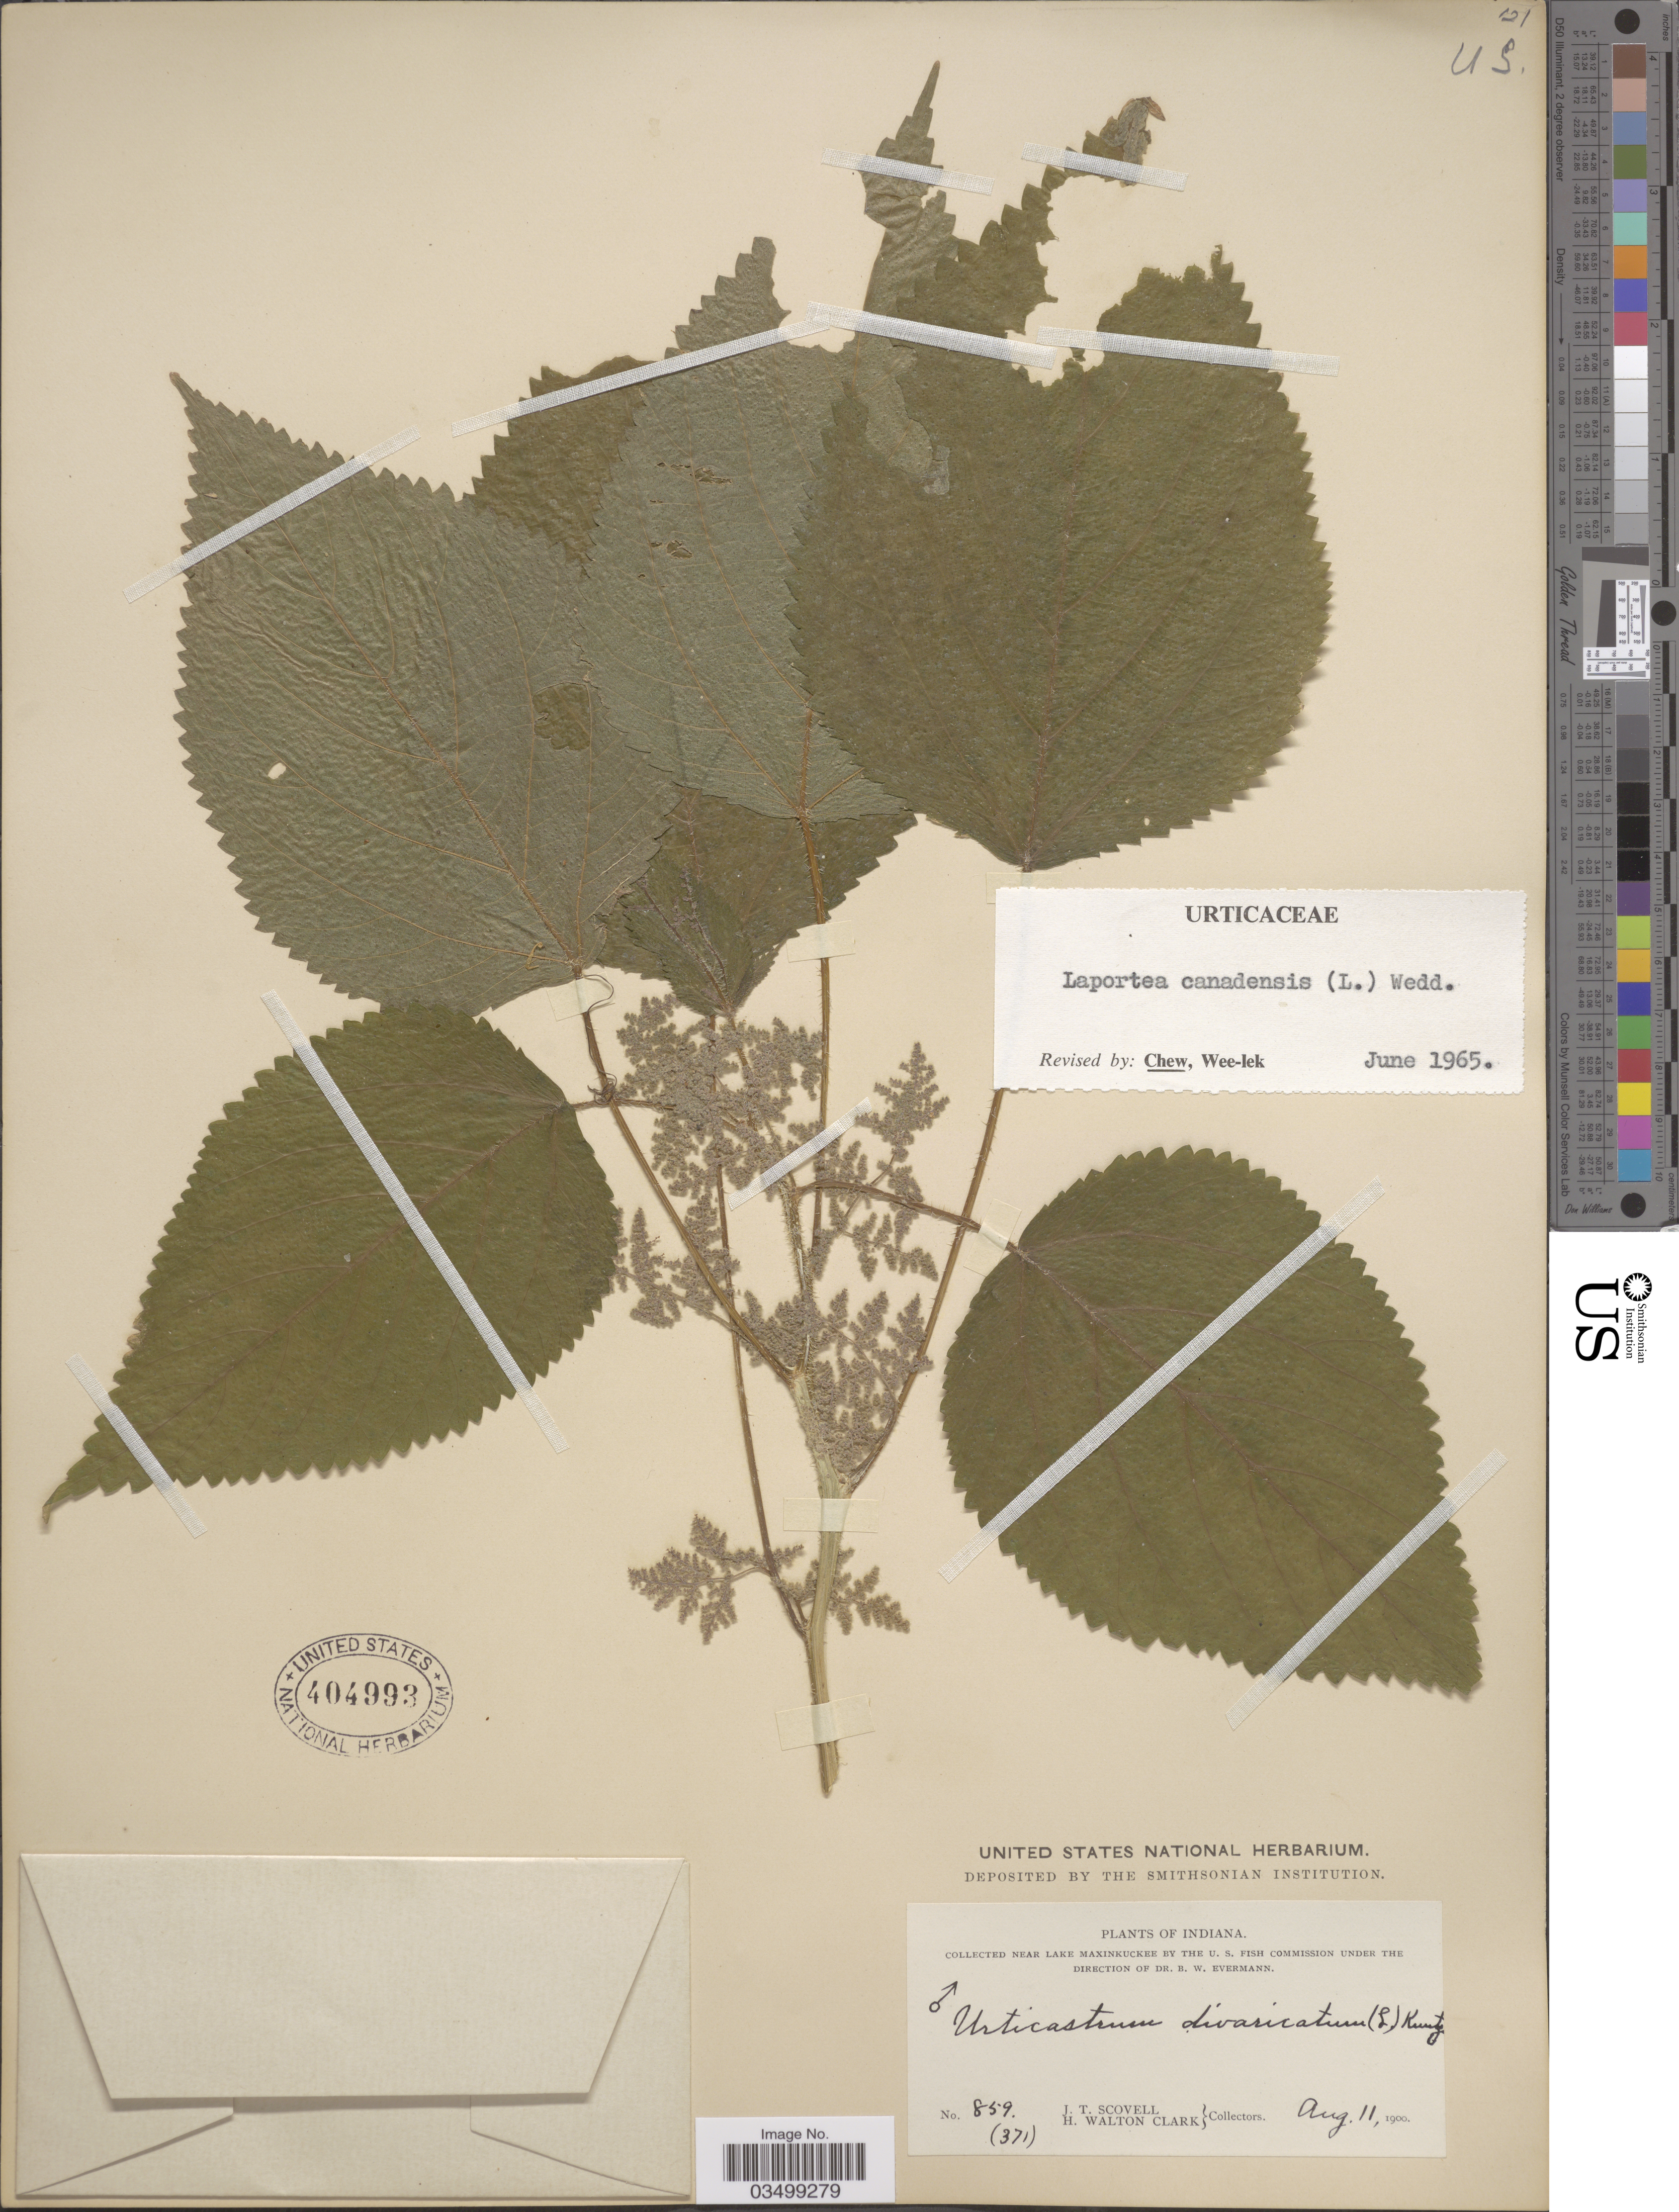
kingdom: Plantae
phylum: Tracheophyta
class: Magnoliopsida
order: Rosales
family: Urticaceae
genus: Laportea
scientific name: Laportea canadensis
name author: (L.) Wedd.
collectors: J. T. Scovell & H. W. Clark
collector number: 859/(371)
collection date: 1900-08-11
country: United States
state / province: Indiana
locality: Near Lake Maxinkuckee.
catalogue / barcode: US 404993